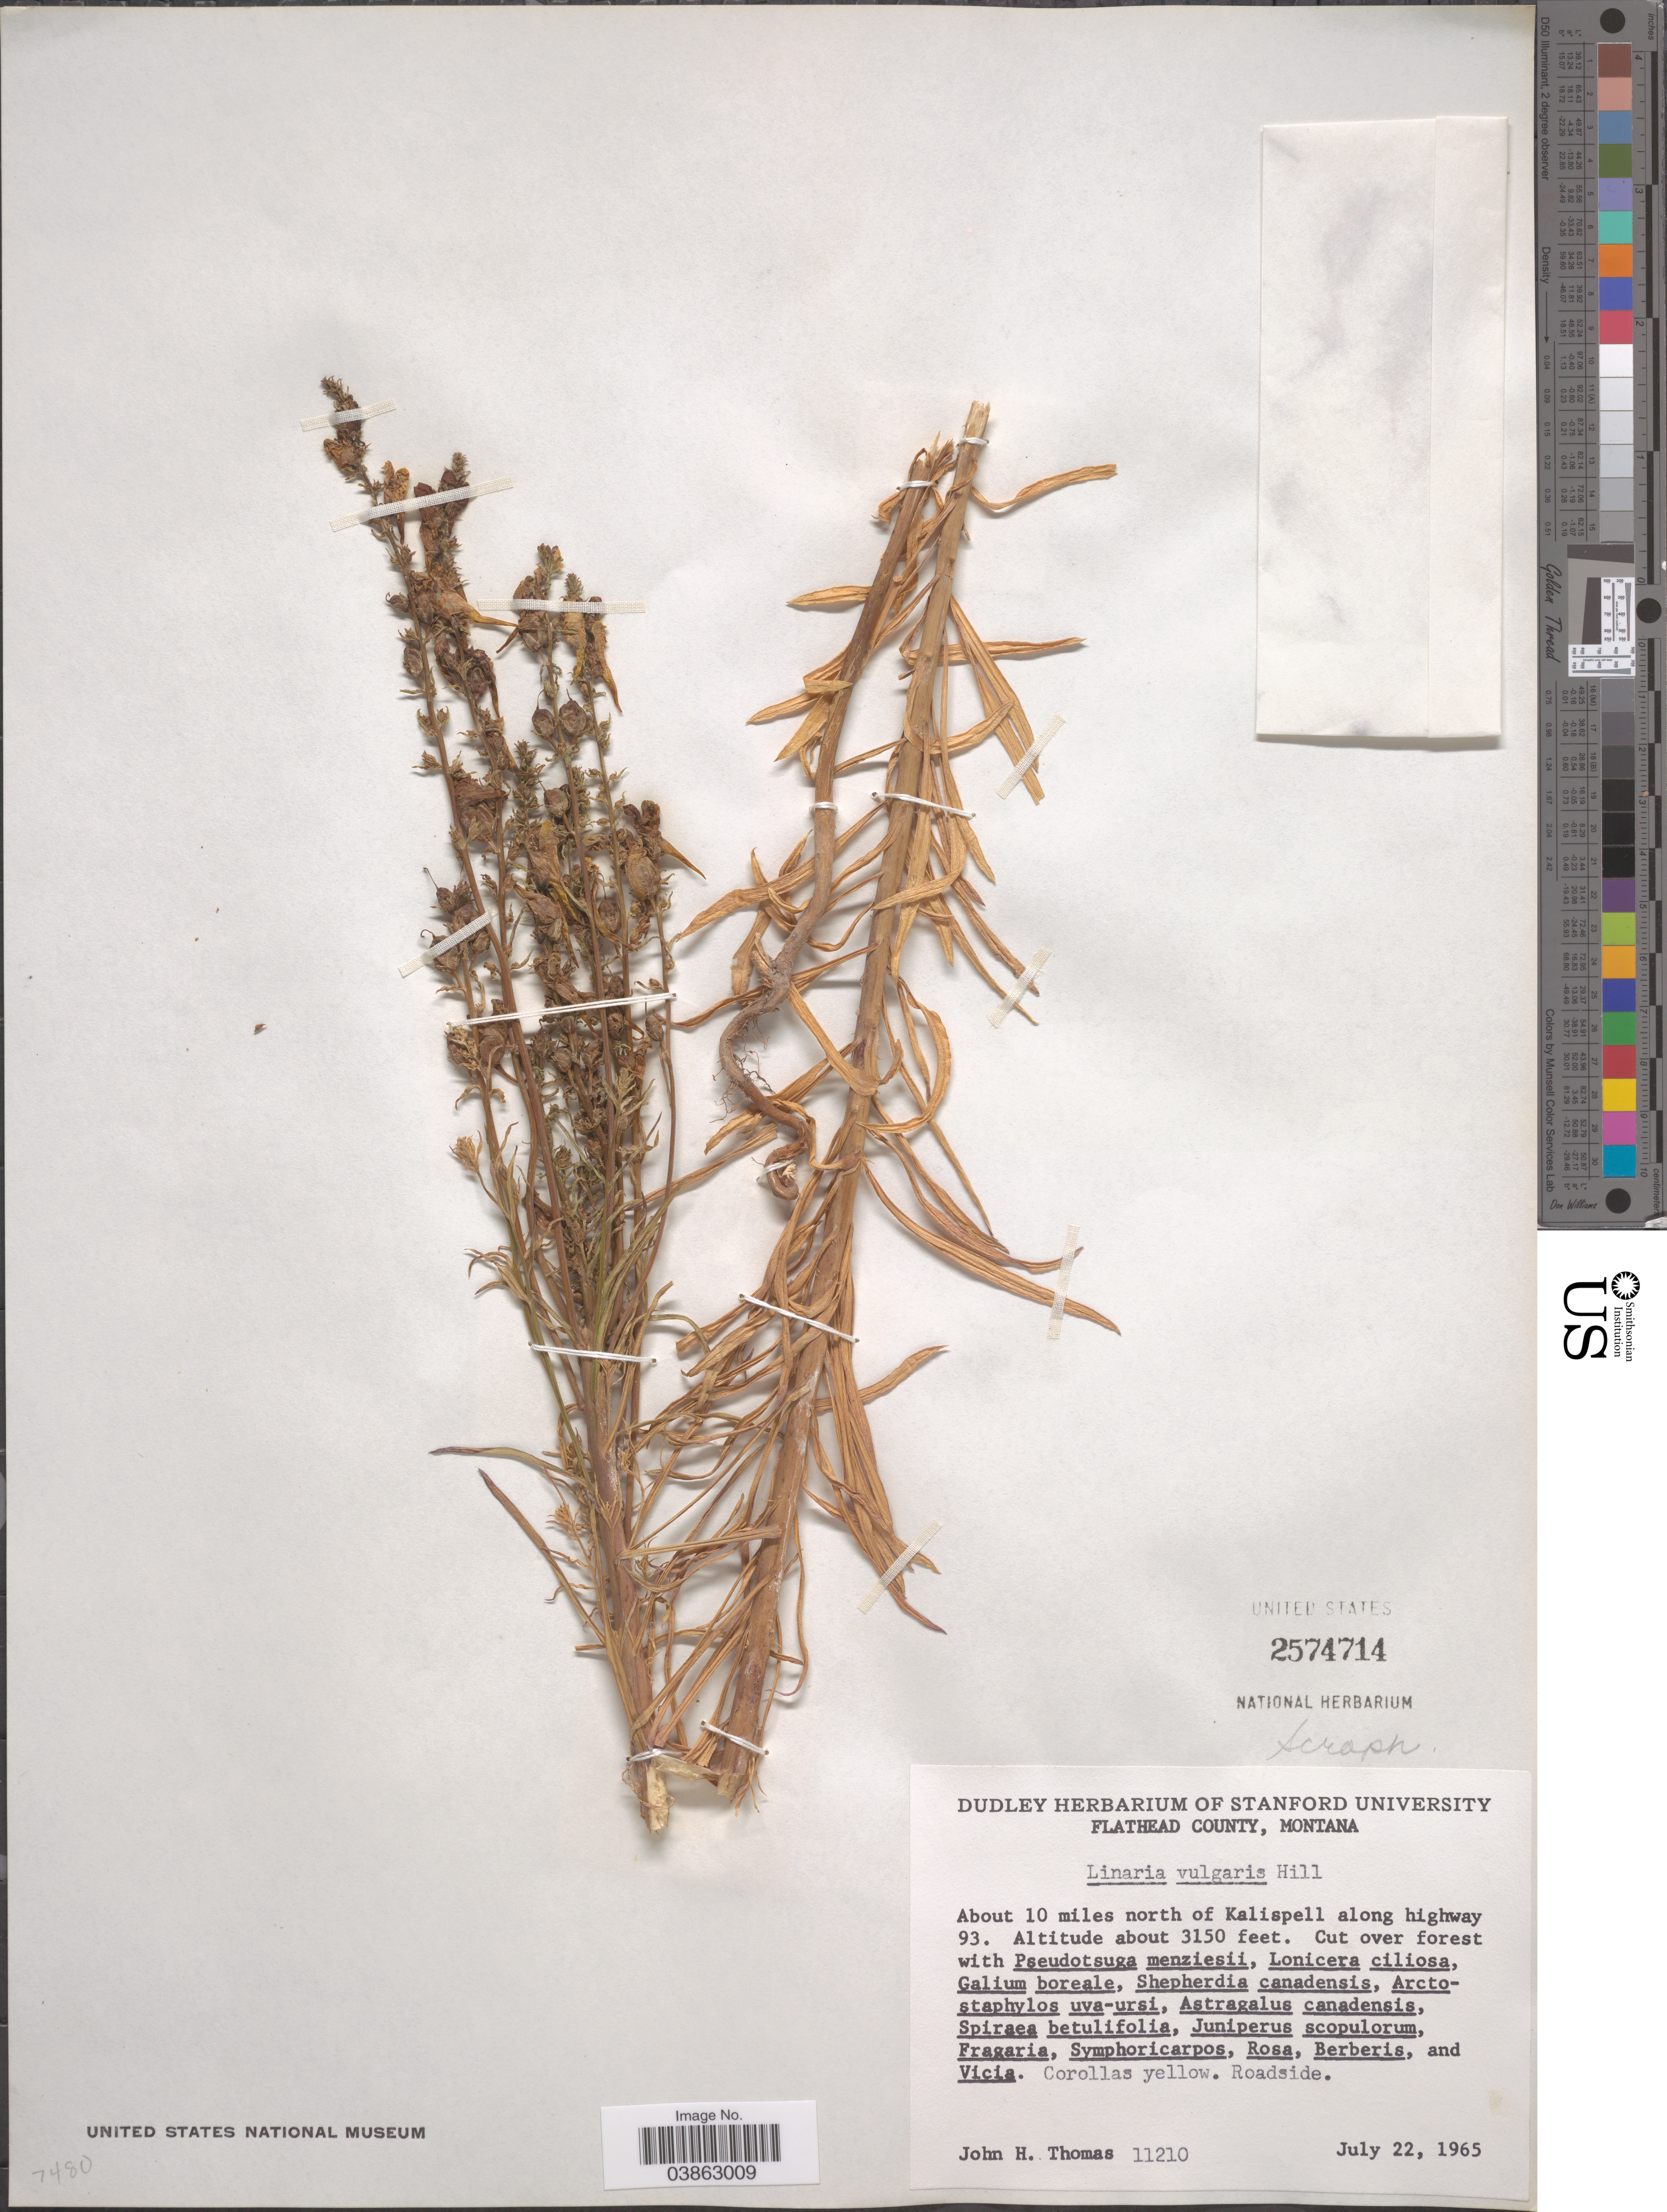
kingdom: Plantae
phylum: Tracheophyta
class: Magnoliopsida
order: Lamiales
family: Plantaginaceae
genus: Linaria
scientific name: Linaria vulgaris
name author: Mill.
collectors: J. H. Thomas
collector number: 11210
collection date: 1965-07-22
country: United States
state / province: Montana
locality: Flathead County. About 10 miles north of Kalispell along highway 93.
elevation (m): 960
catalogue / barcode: US 2574714